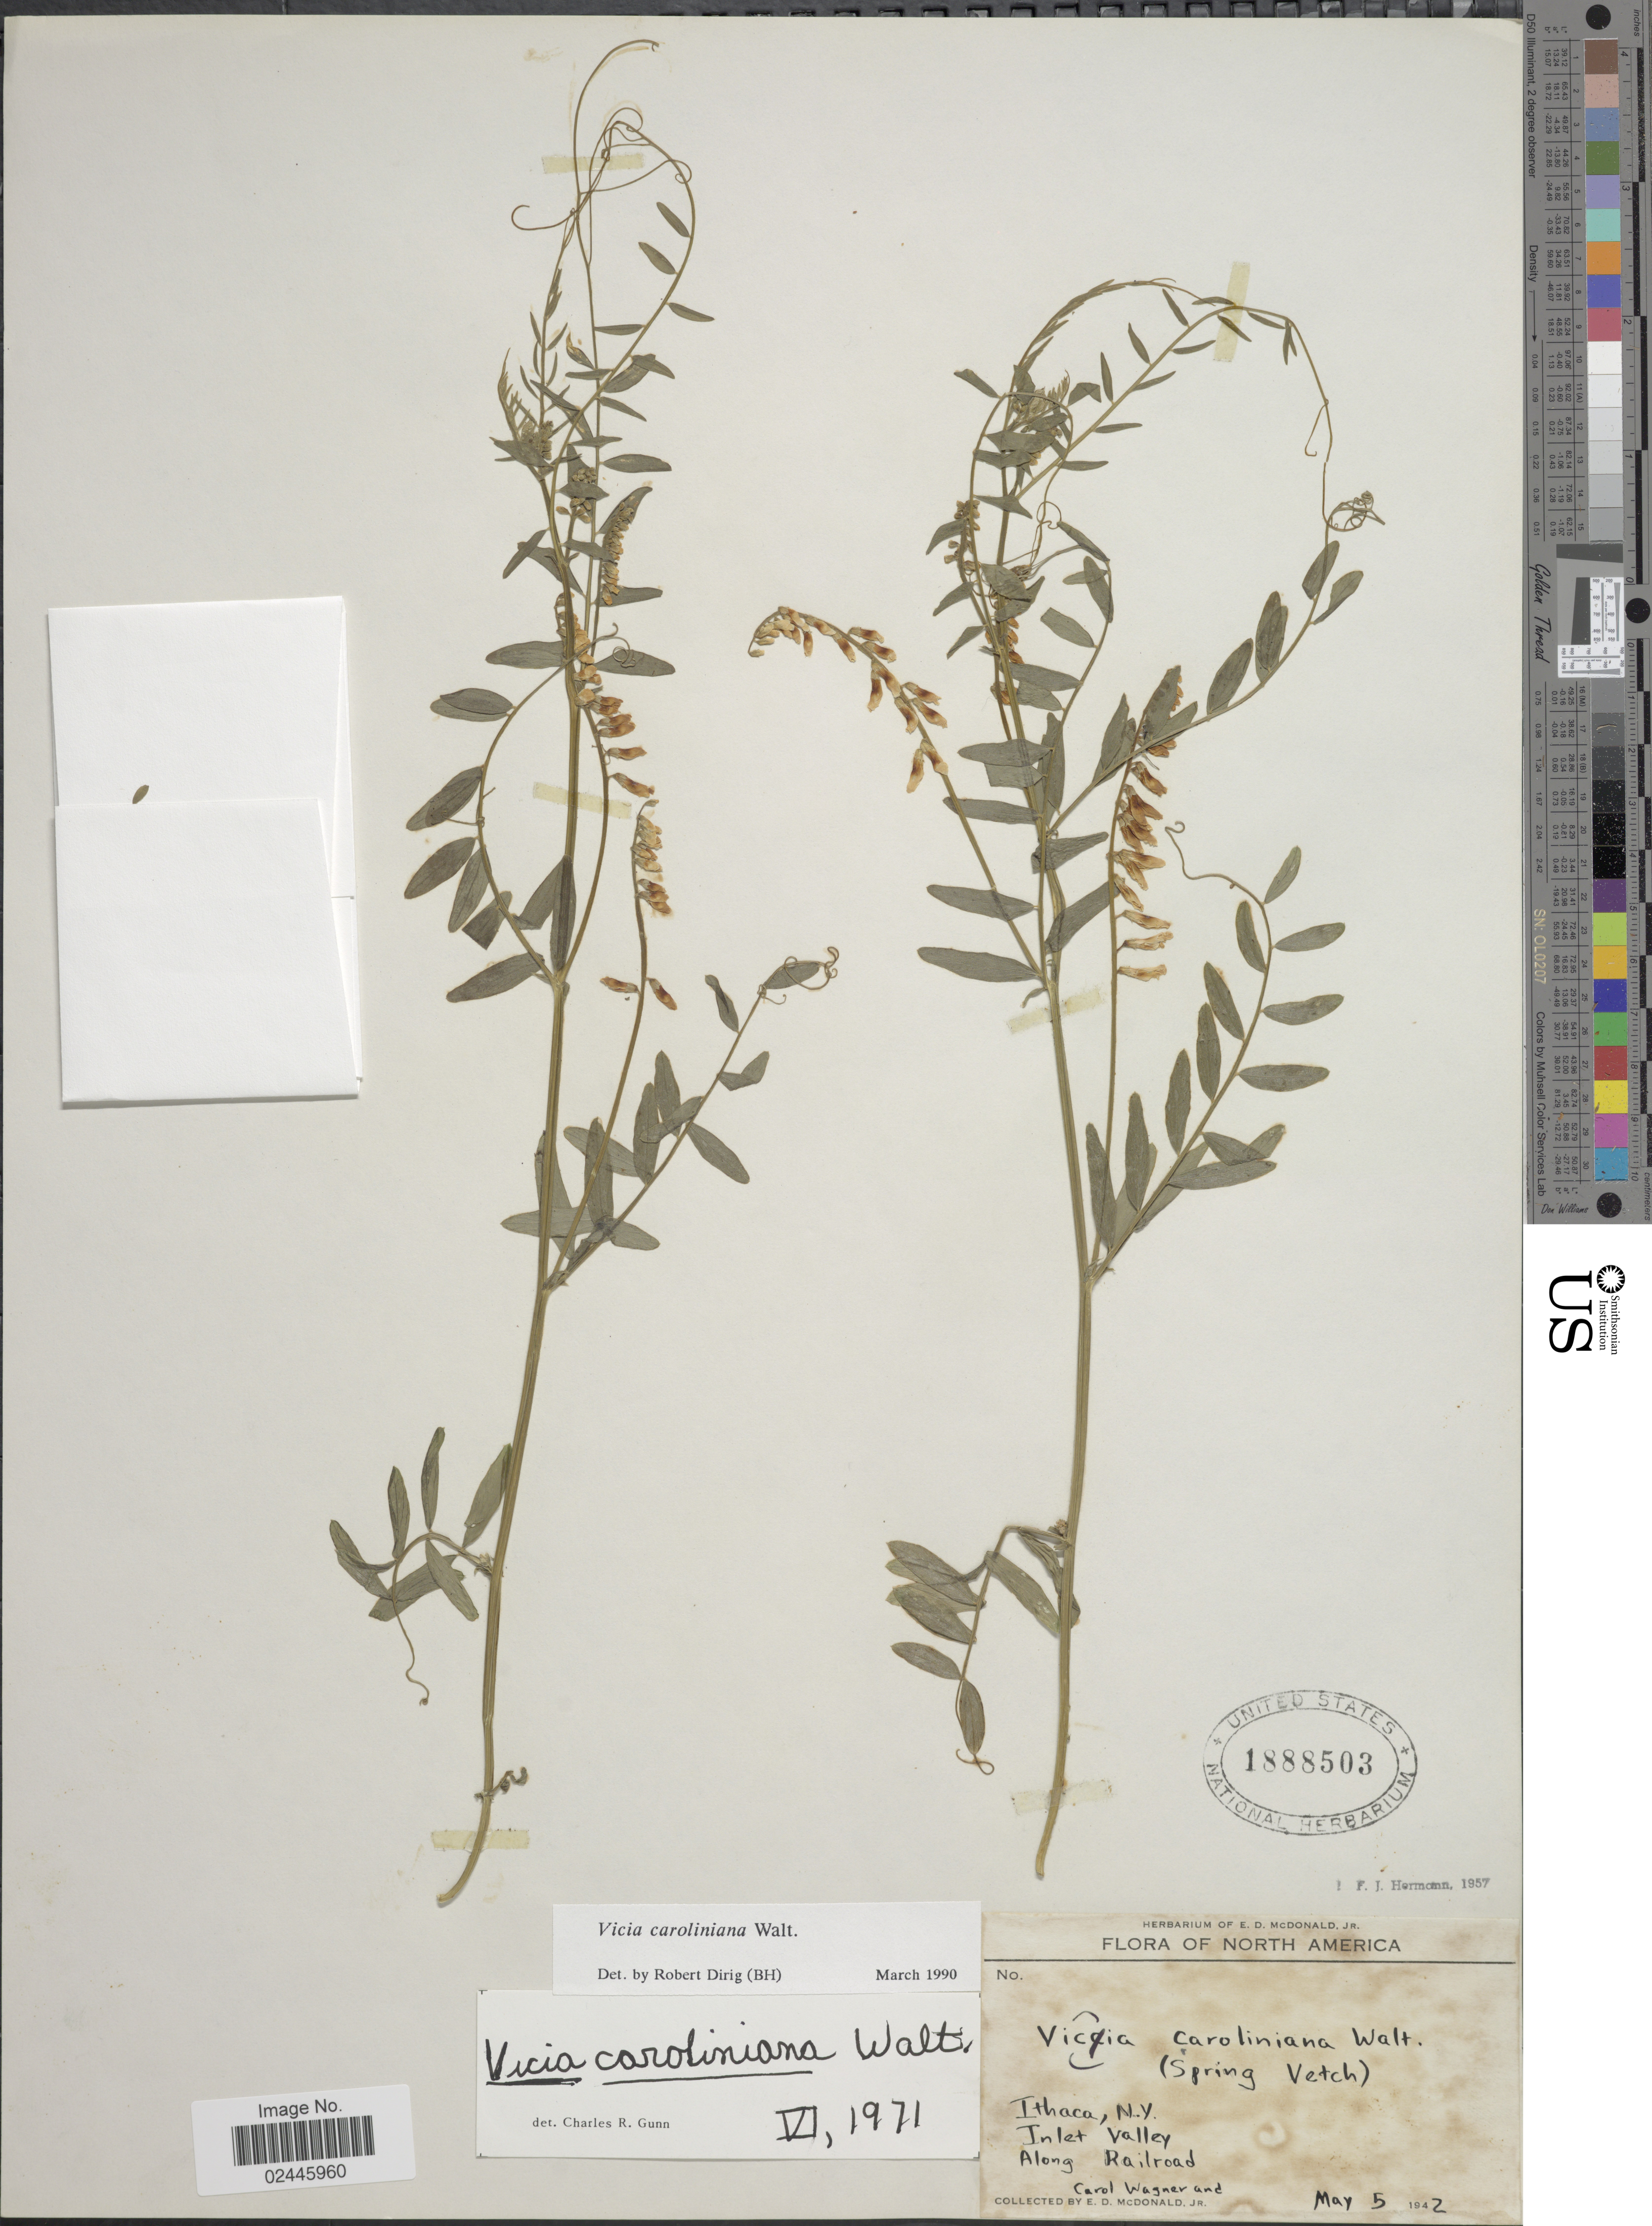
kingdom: Plantae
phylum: Tracheophyta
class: Magnoliopsida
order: Fabales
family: Fabaceae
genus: Vicia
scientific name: Vicia caroliniana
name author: Walter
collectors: C. Wagner & E. D. McDonald Jr.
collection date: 1942-05-05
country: United States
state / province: New York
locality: Ithaca, Inlet Valley along railroad.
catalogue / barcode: US 1888503